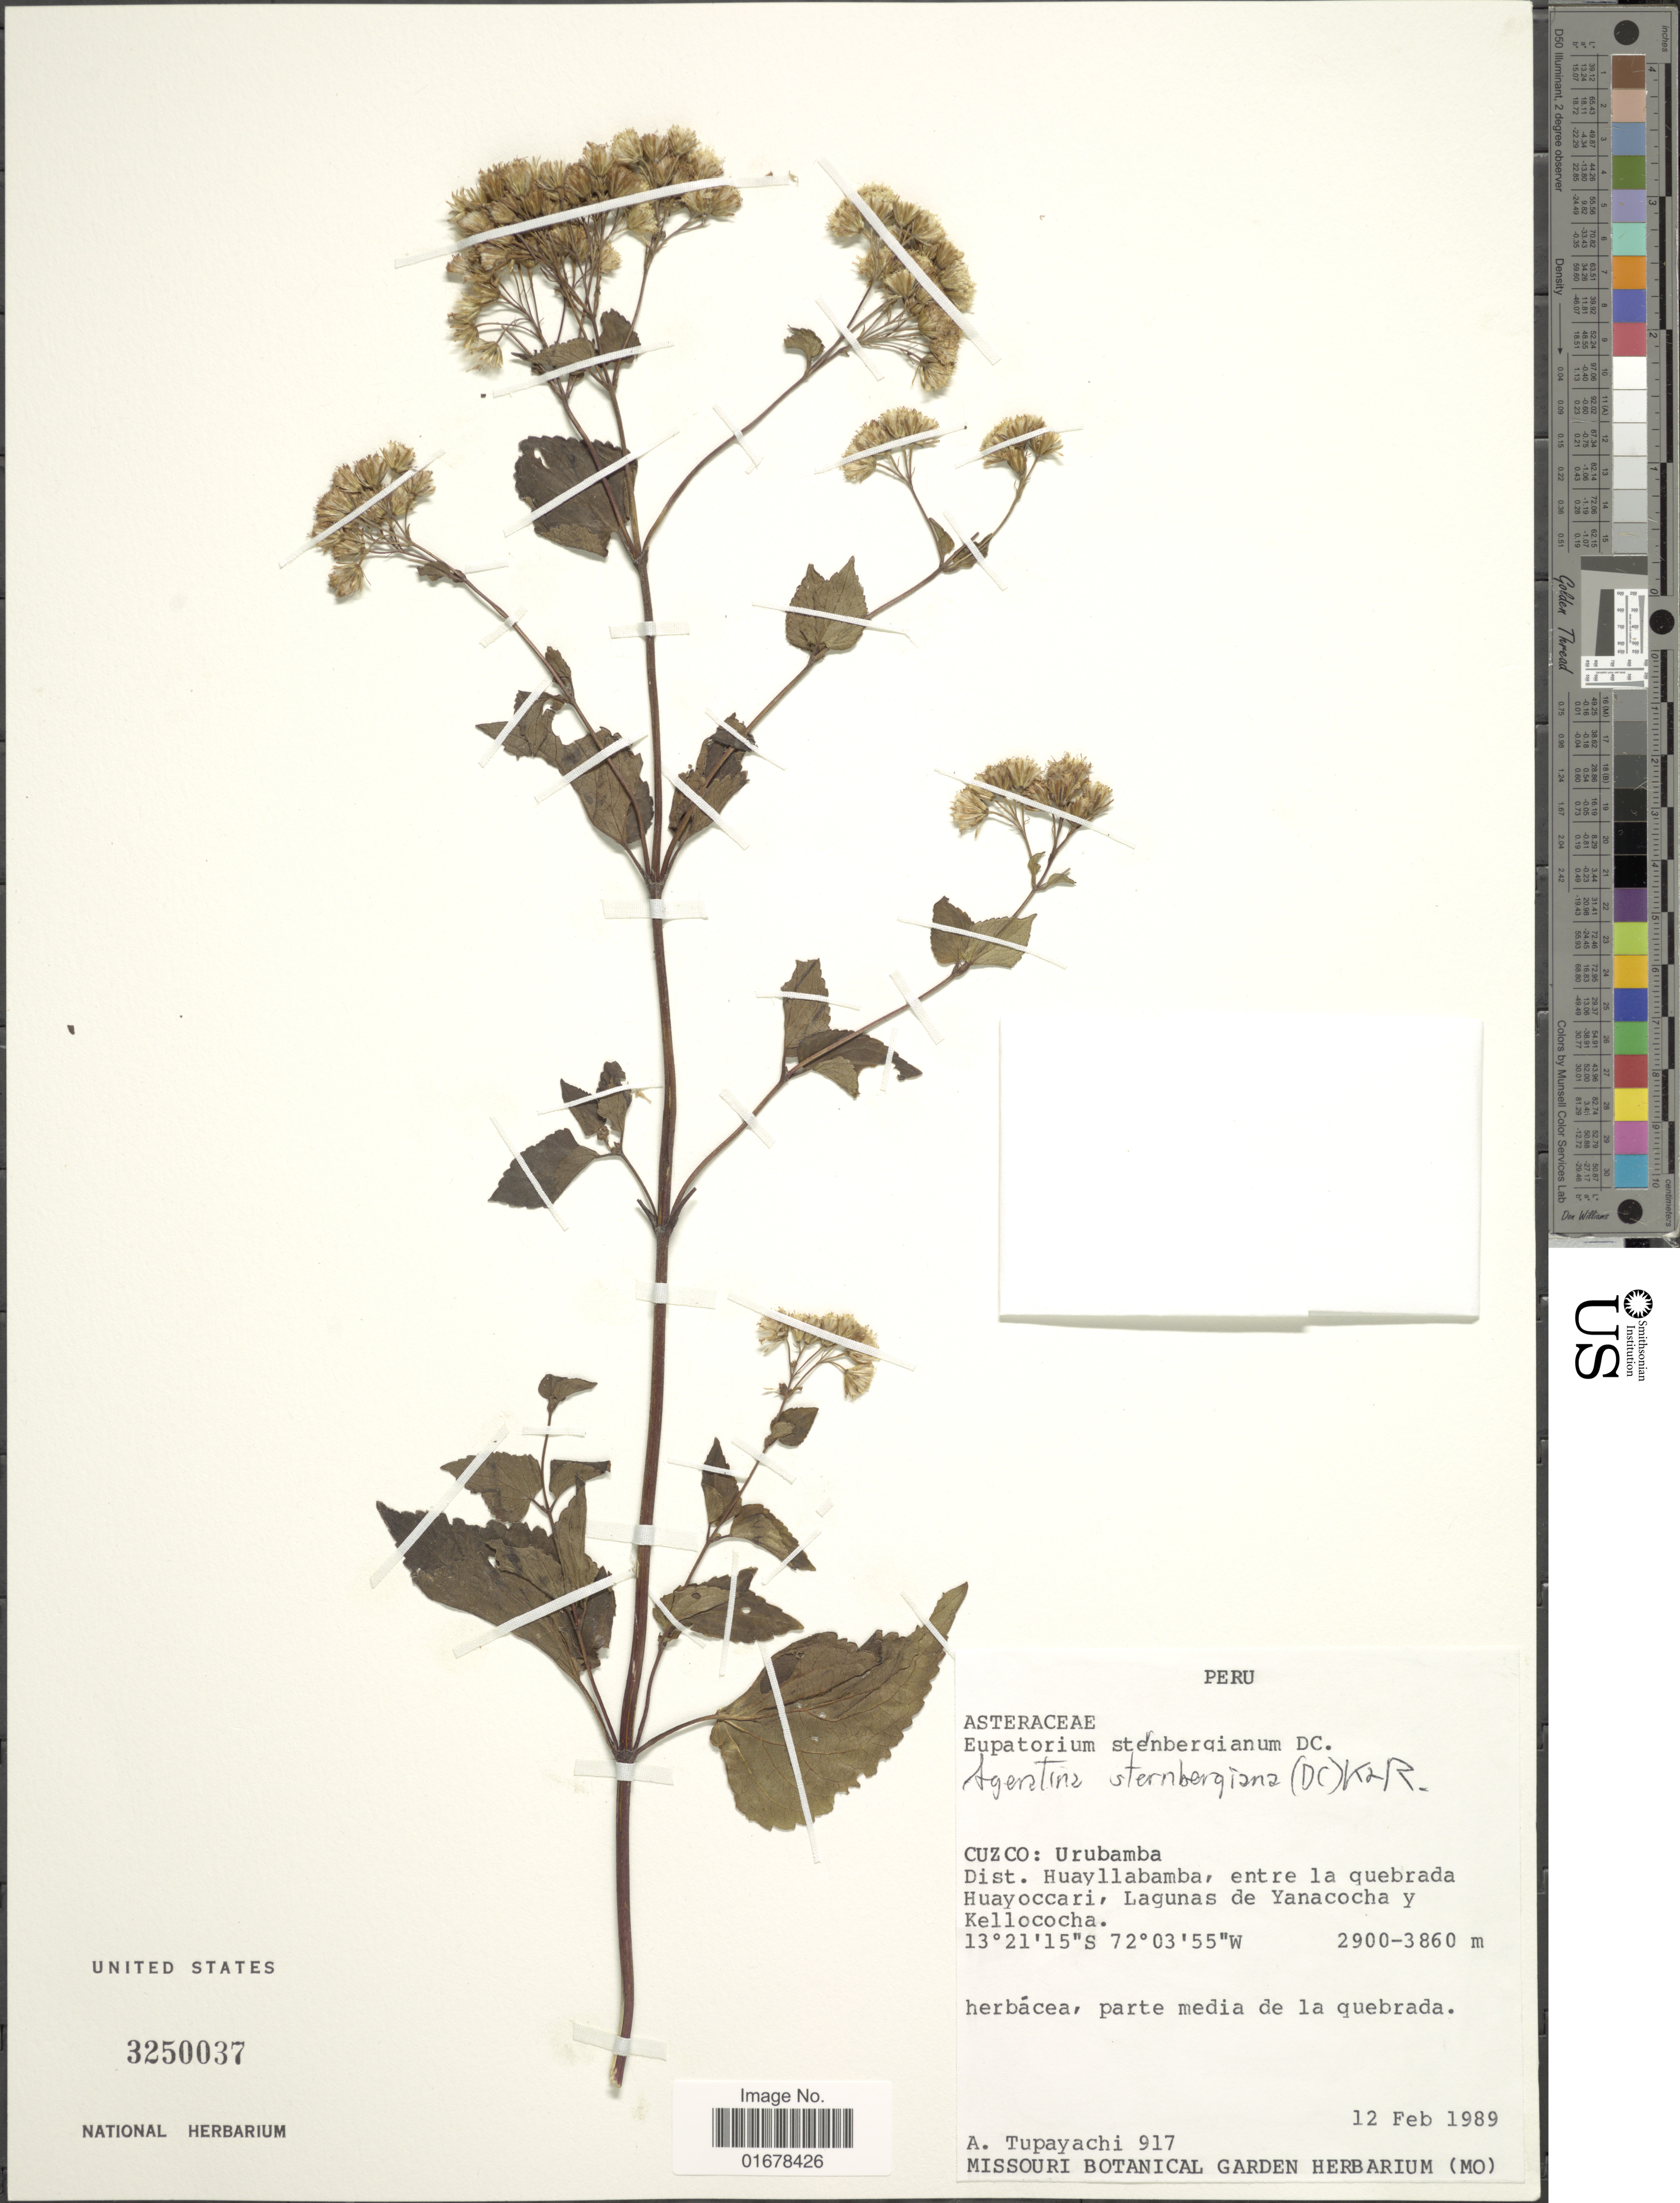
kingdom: Plantae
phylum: Tracheophyta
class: Magnoliopsida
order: Asterales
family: Asteraceae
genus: Ageratina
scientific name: Ageratina sternbergiana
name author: (DC.) R.M. King & H. Rob.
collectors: A. Tupayachi H.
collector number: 917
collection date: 1989-02-12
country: Peru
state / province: Cusco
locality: Cusco: Urubamba, Dist. Huayllabamba, entre la quebrada Huayoccari, Lagunas de Yanacocha y Kellococha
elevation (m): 2900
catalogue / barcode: US 3250037